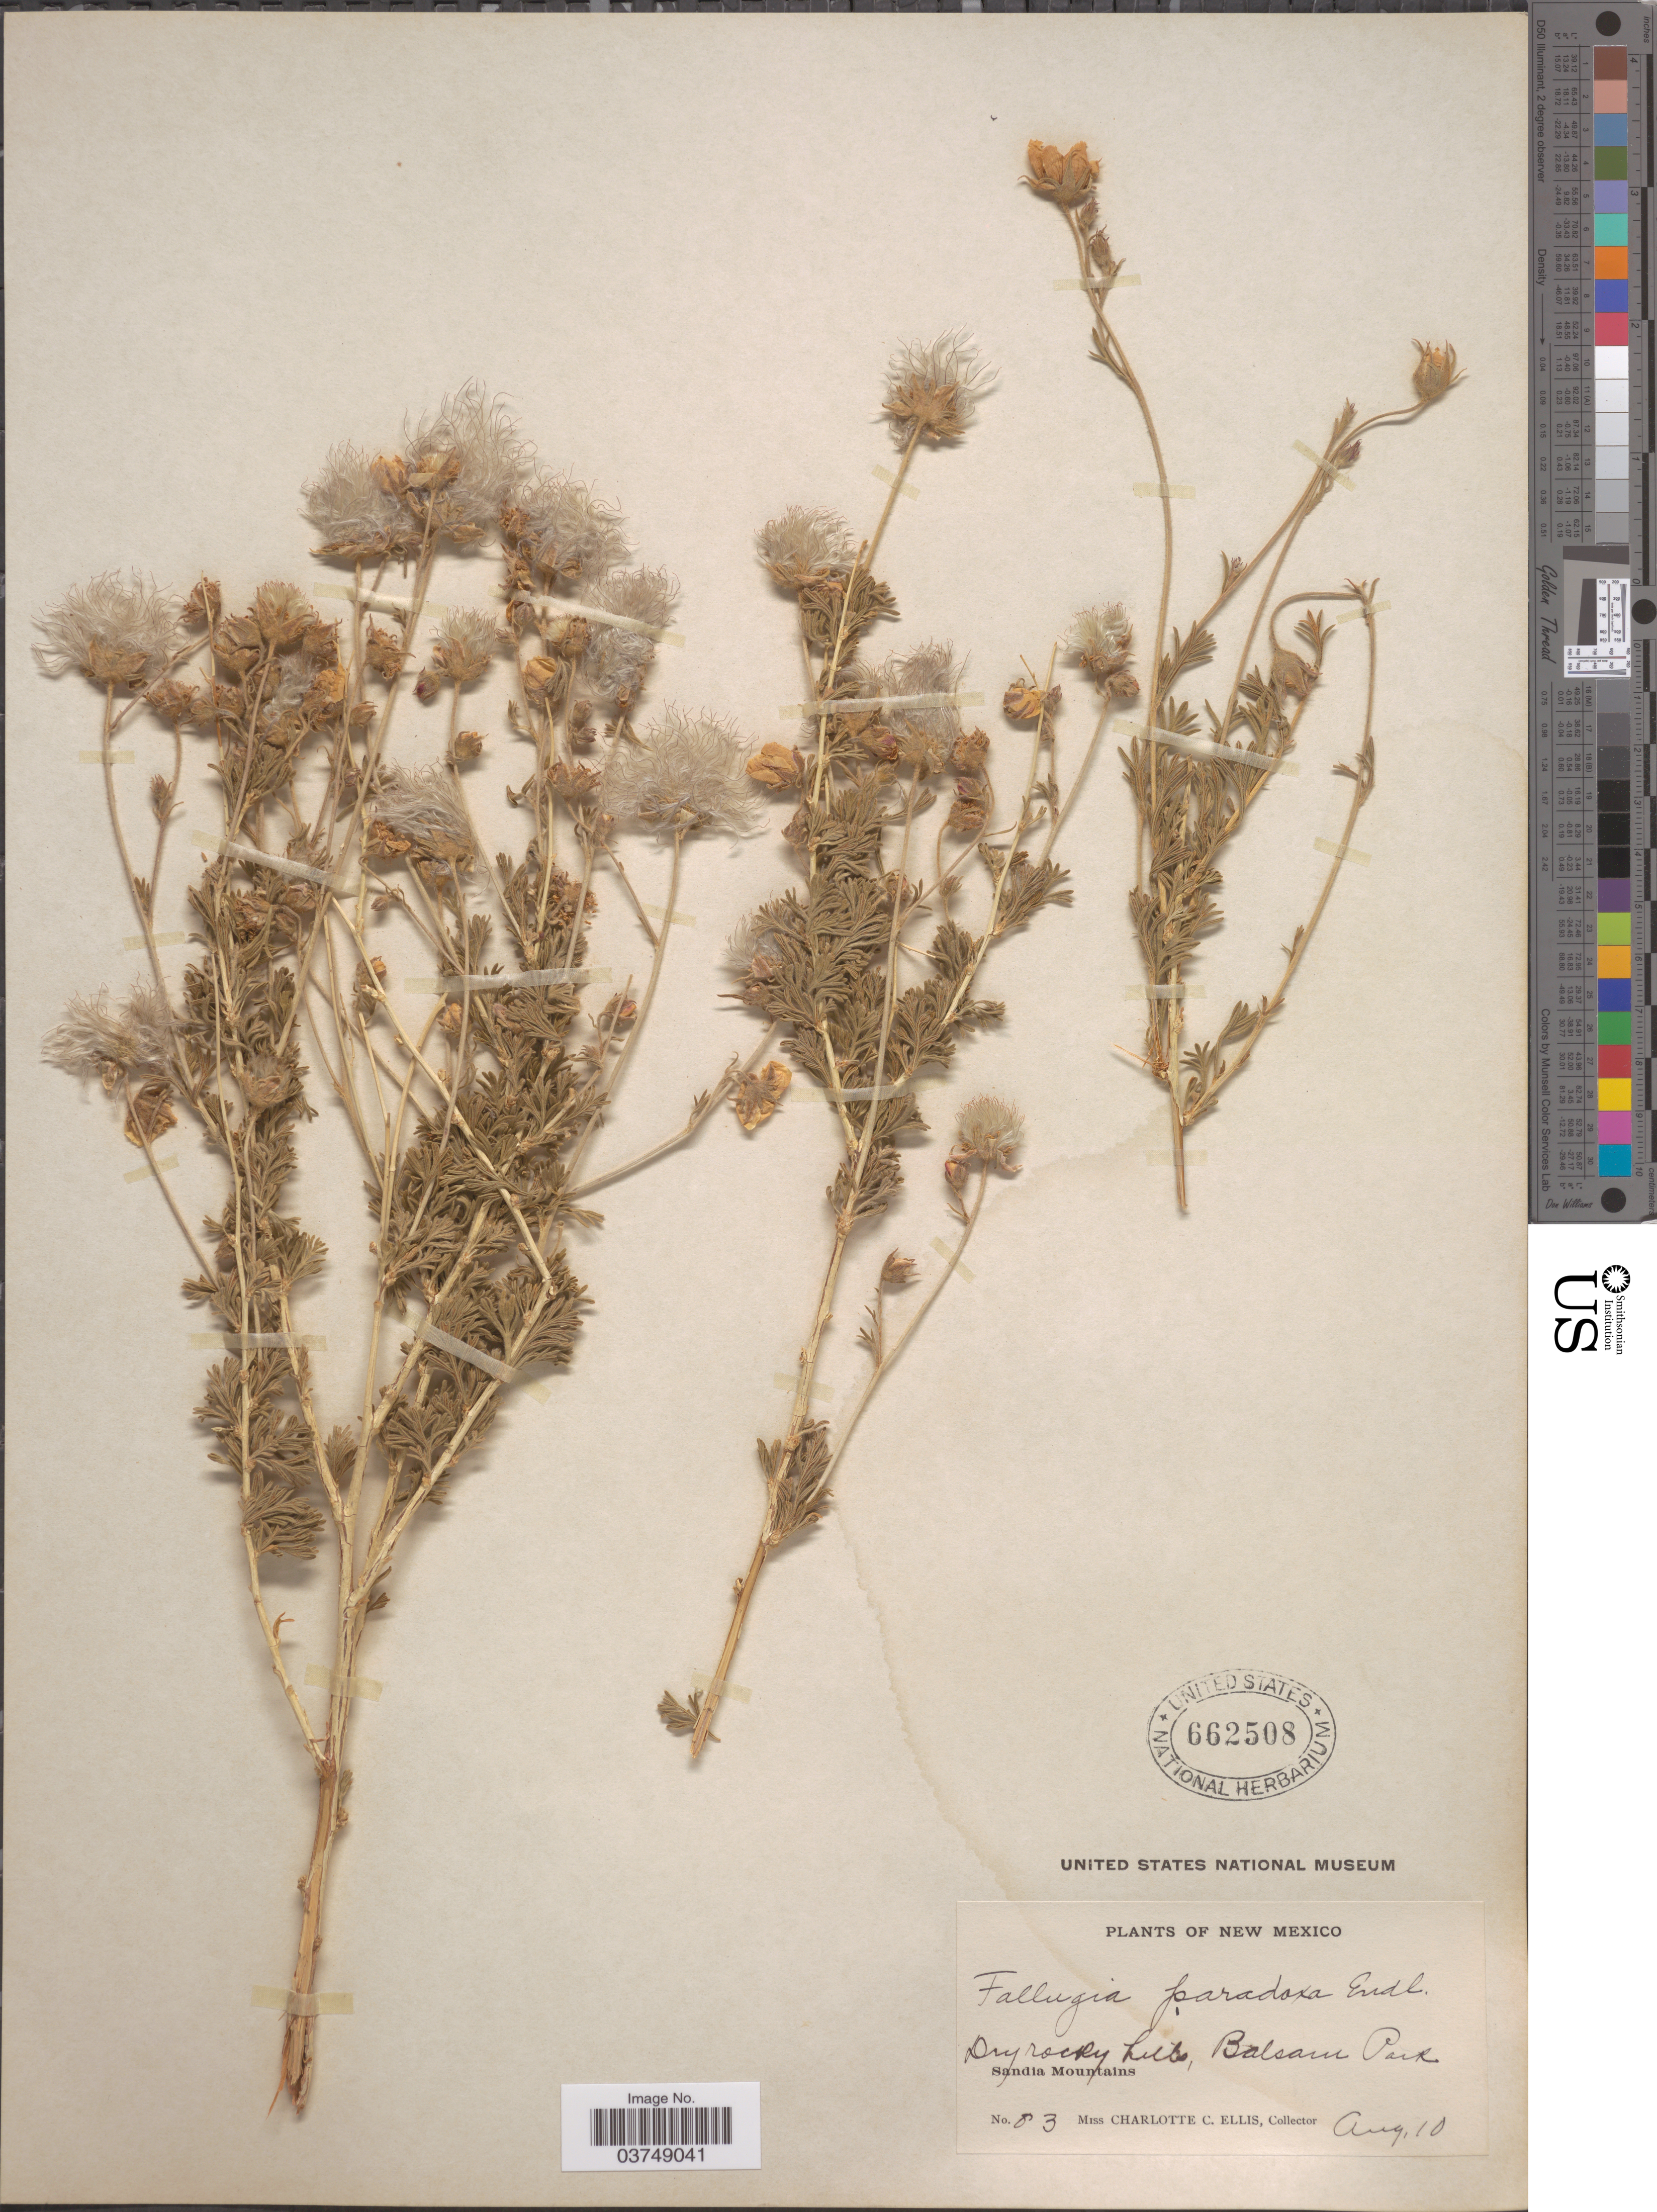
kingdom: Plantae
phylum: Tracheophyta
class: Magnoliopsida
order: Rosales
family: Rosaceae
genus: Fallugia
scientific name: Fallugia acuminata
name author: (Wooton) Rydb.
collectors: C. C. Ellis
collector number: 83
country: United States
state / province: New Mexico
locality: Balsam Park. Sandia Mountains.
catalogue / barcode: US 662508